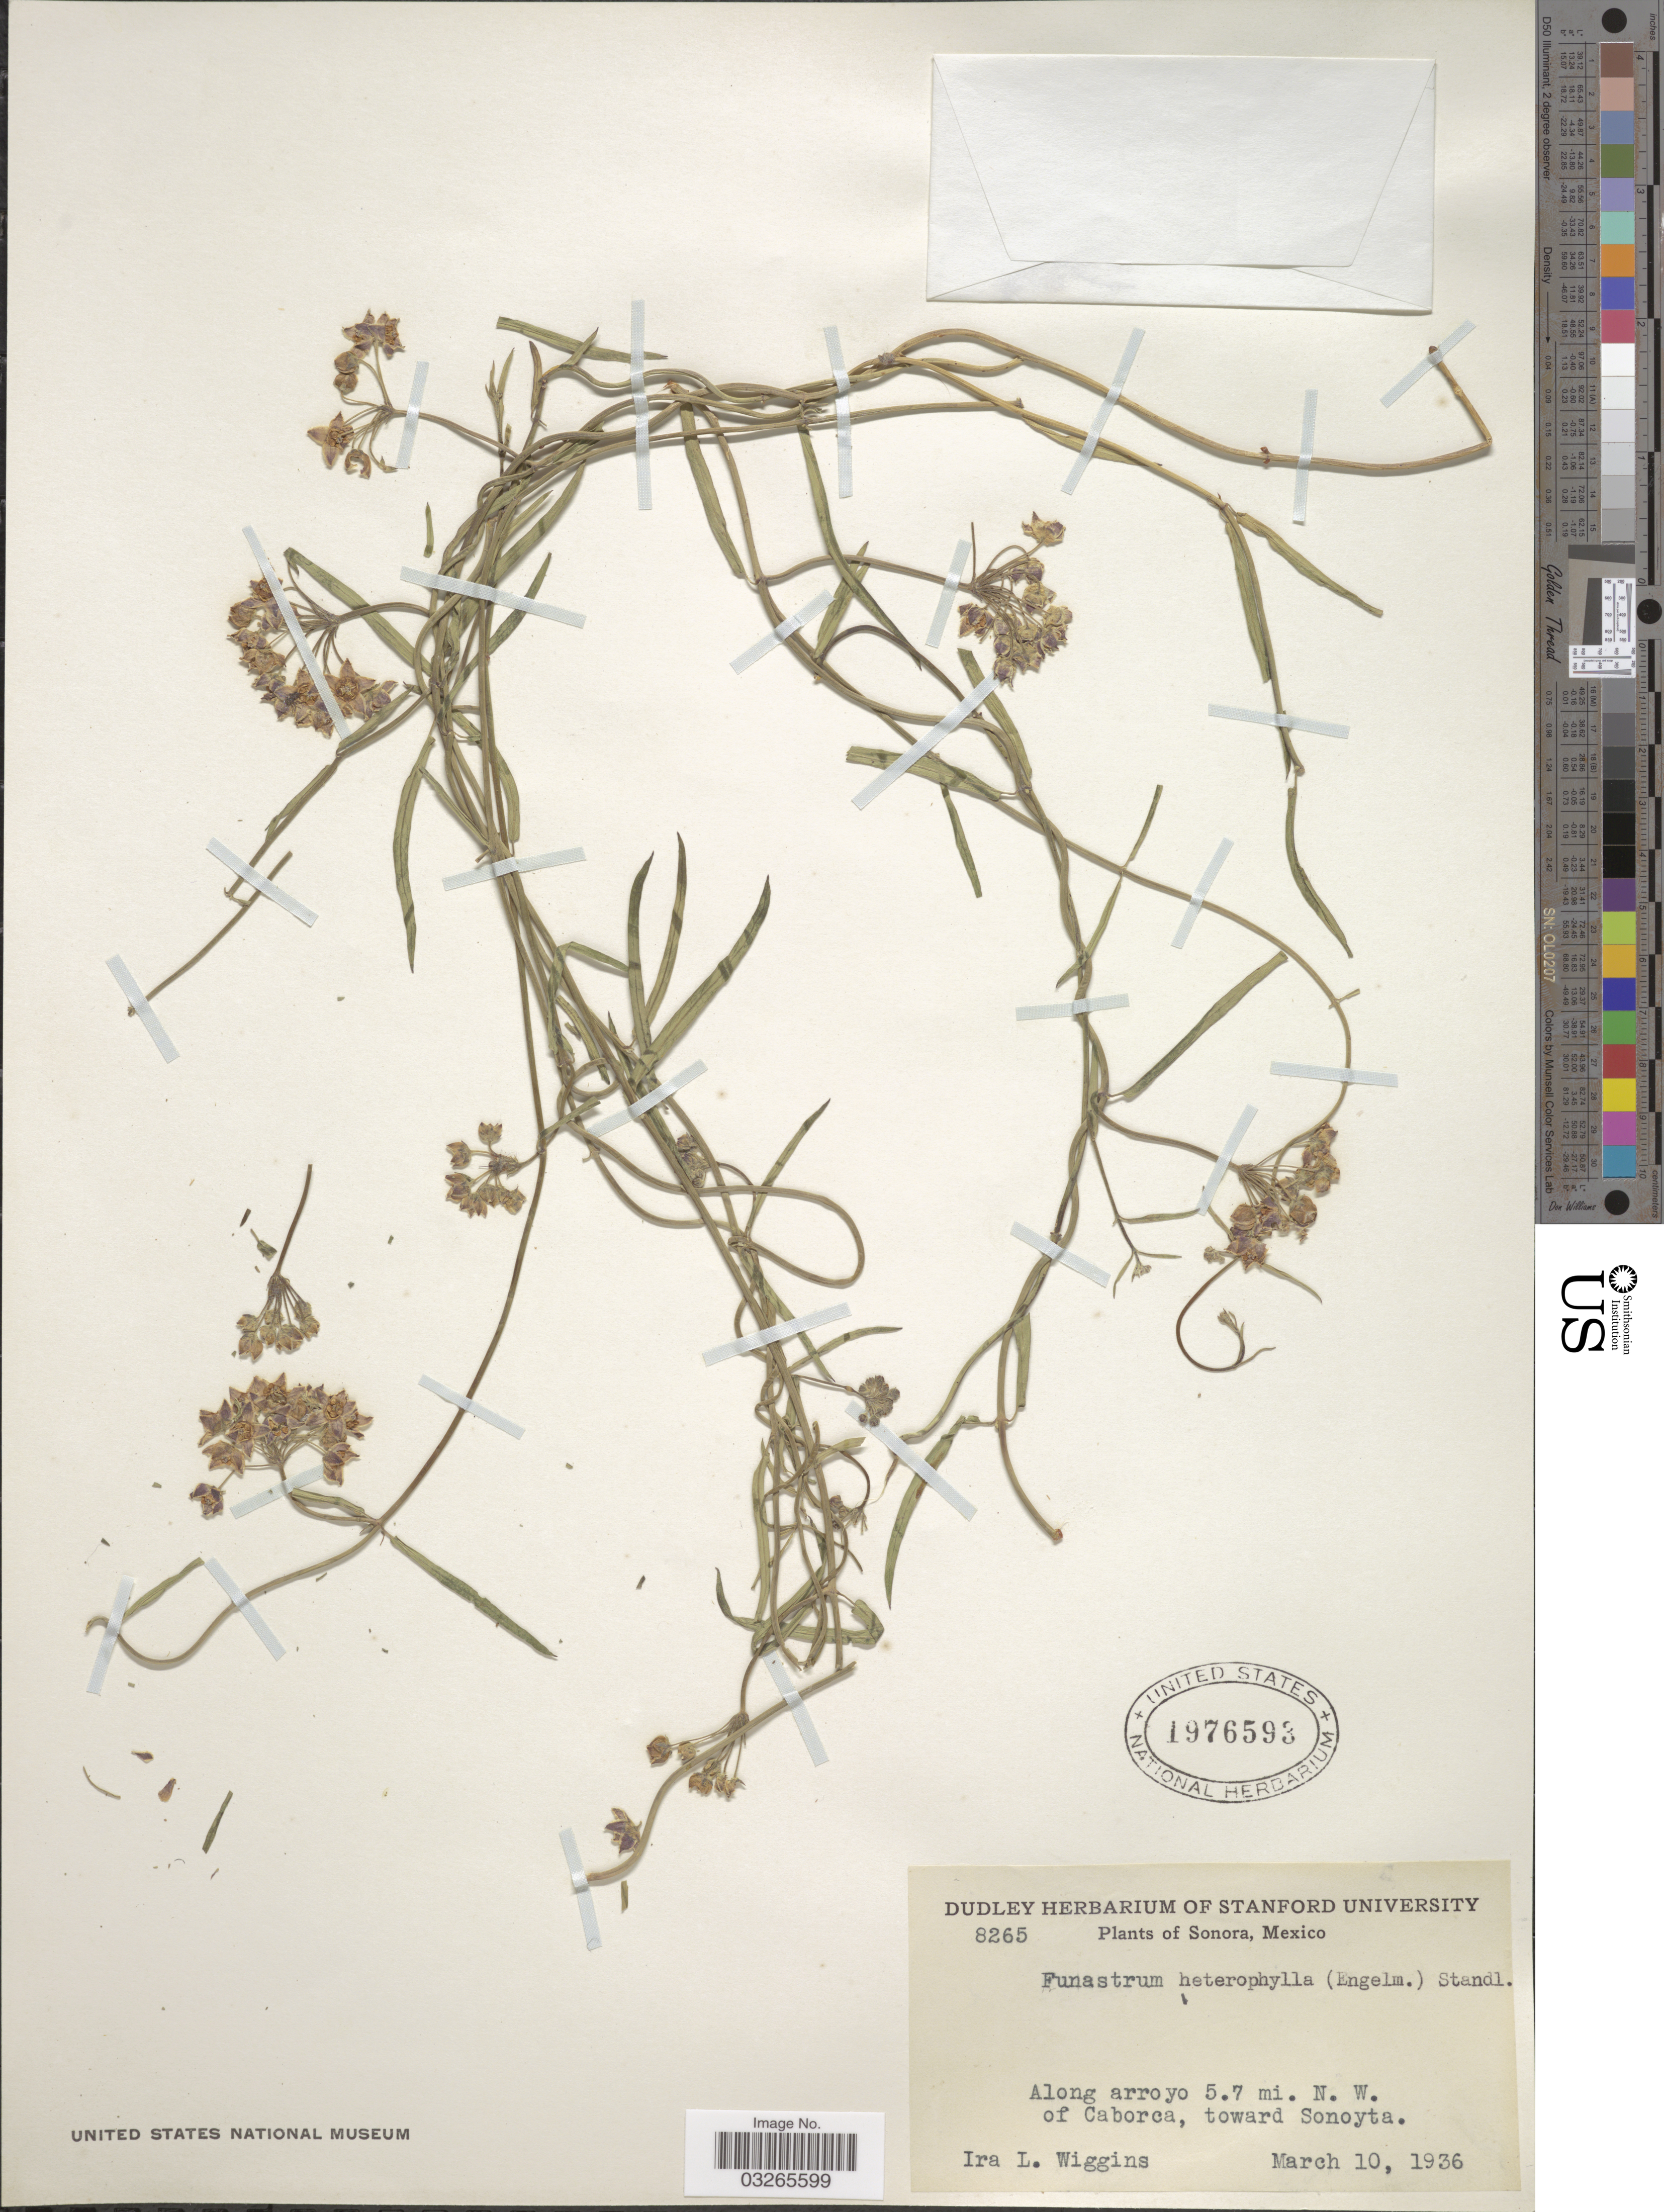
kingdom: Plantae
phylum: Tracheophyta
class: Magnoliopsida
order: Gentianales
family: Apocynaceae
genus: Sarcostemma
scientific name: Sarcostemma cynanchoides subsp. hartwegii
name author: (Vail) R.W. Holm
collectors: I. L. Wiggins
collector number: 8265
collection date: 1936-03-10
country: Mexico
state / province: Sonora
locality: Along arroyo 5.7 mi. N.W. of Caborca, toward Sonoyta.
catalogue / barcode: US 1976593